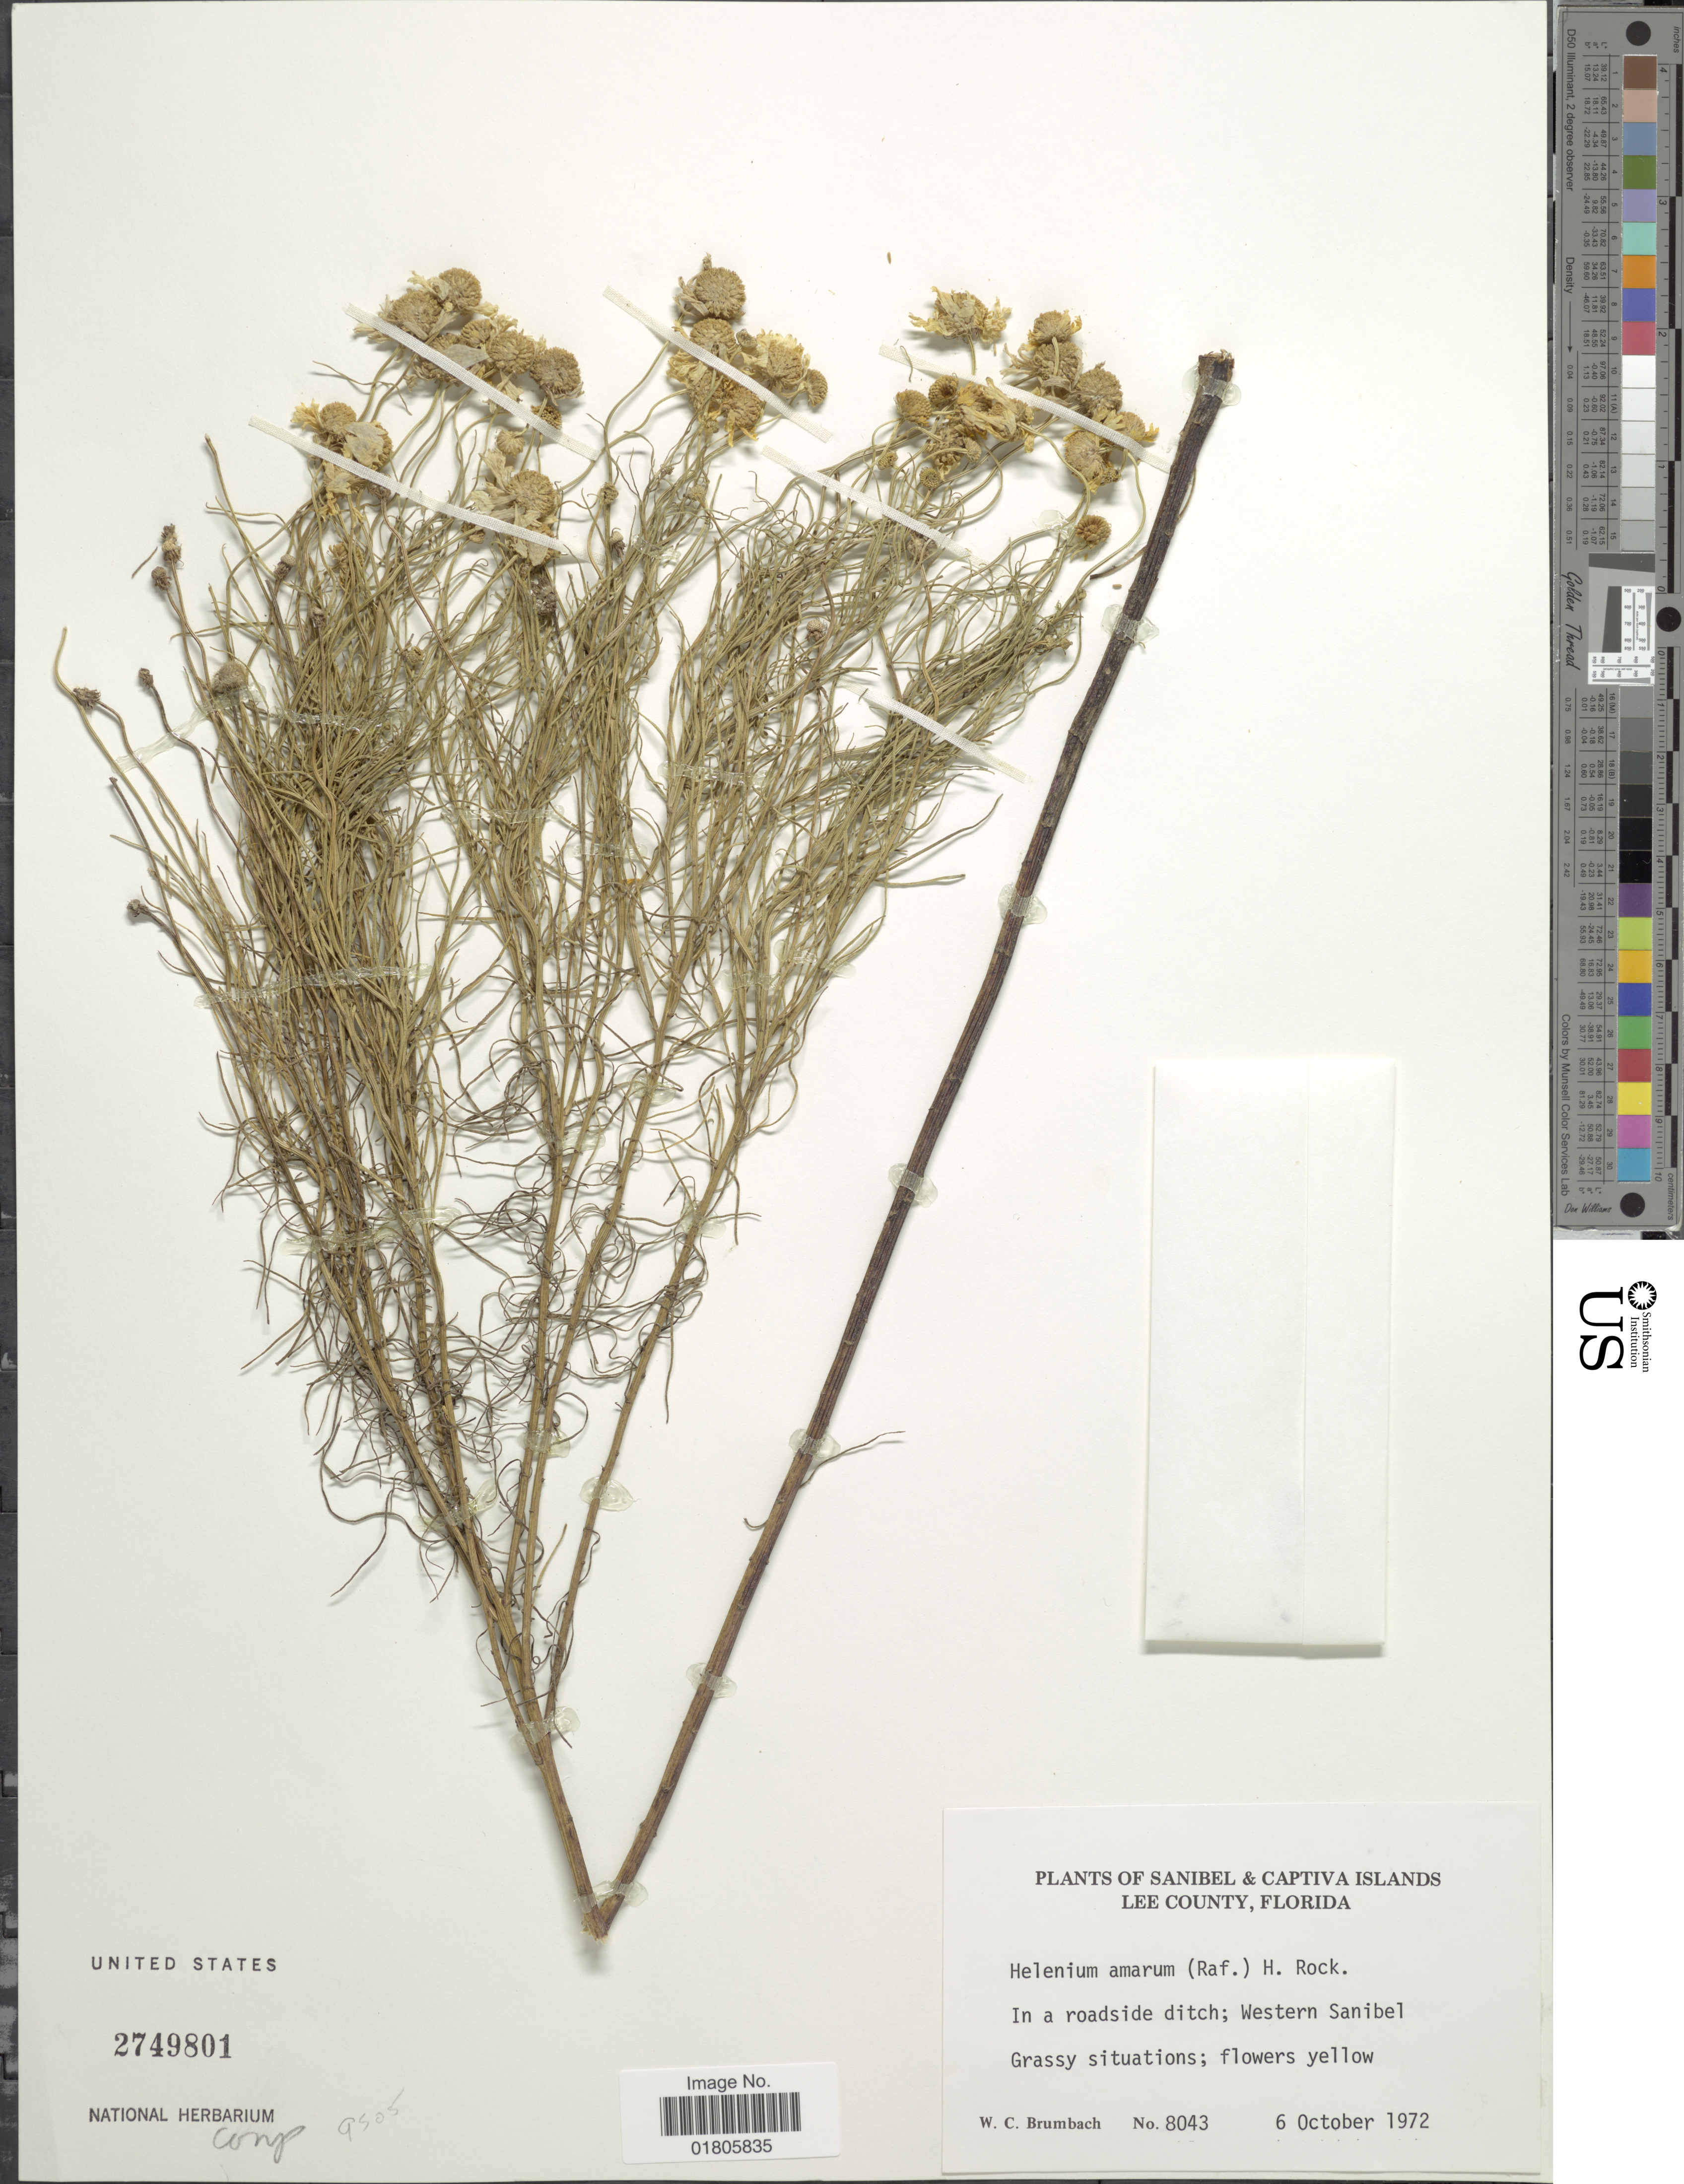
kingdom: Plantae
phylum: Tracheophyta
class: Magnoliopsida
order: Asterales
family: Asteraceae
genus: Helenium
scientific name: Helenium amarum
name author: (Raf.) H. Rock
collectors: W. C. Brumbach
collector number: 8043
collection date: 1972-10-06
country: United States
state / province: Florida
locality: Sanibel & Captiva Islands, Lee County. Western Sanibel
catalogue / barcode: US 2749801